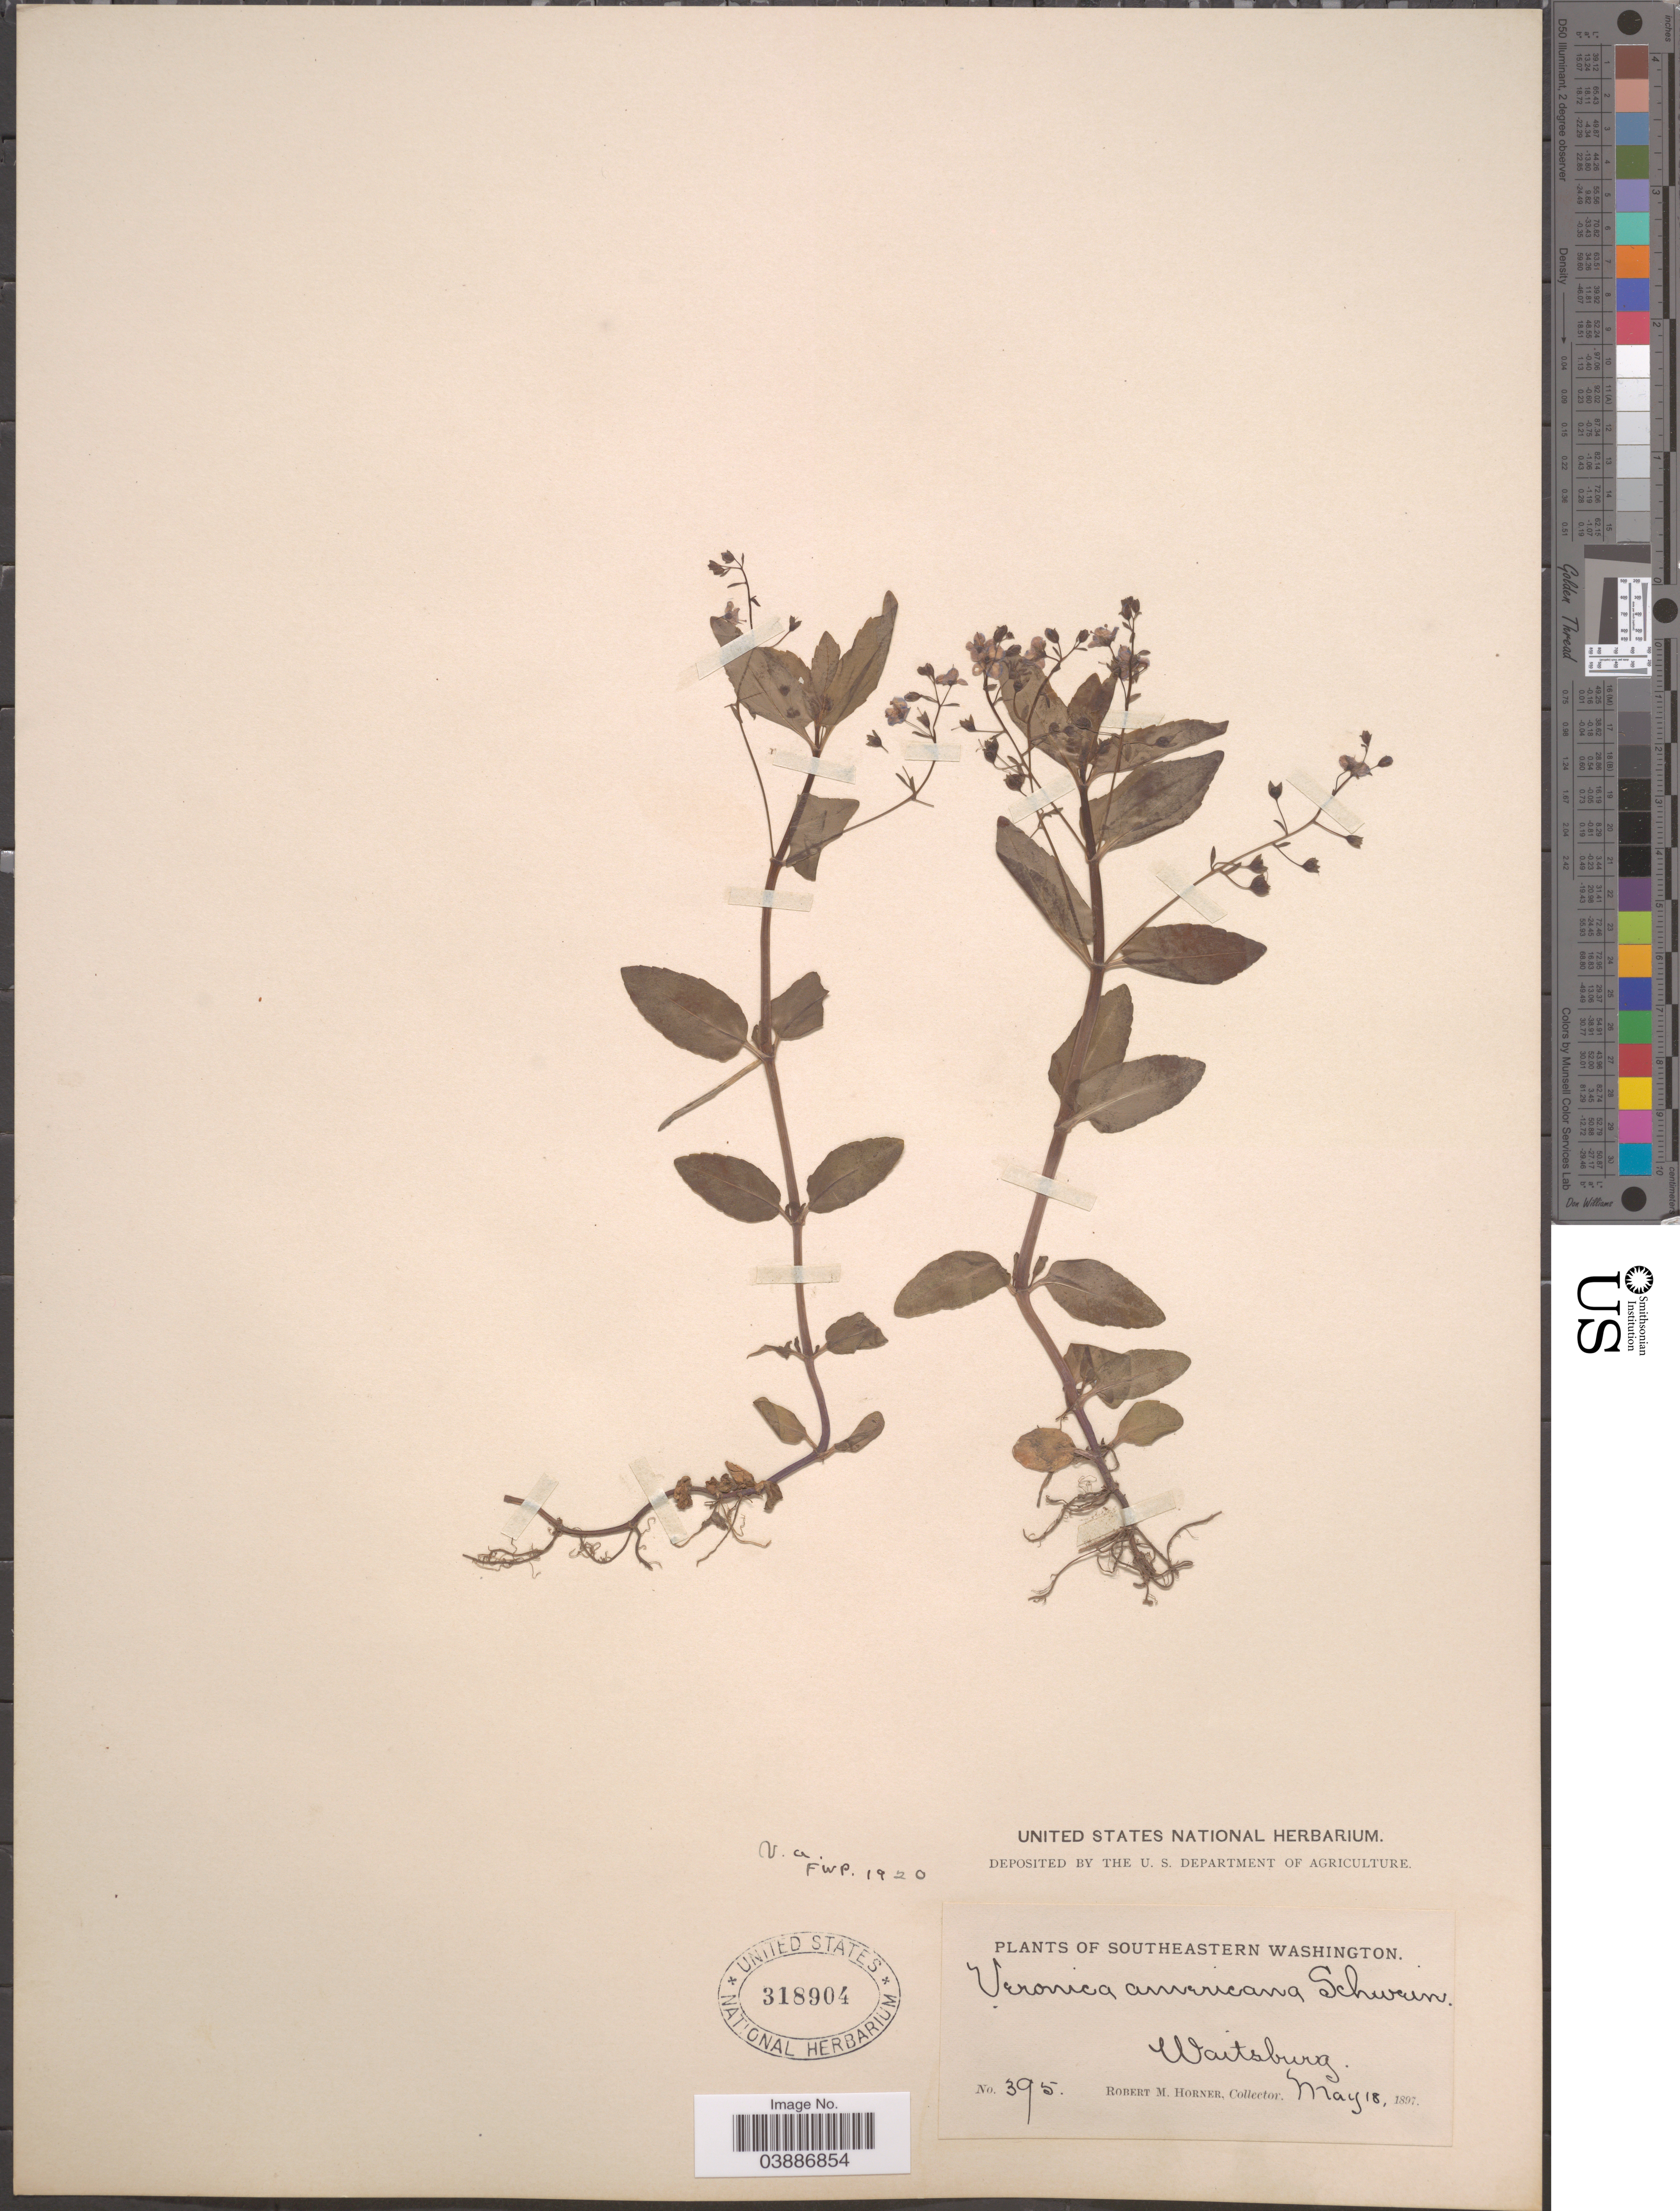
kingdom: Plantae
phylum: Tracheophyta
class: Magnoliopsida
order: Lamiales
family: Plantaginaceae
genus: Veronica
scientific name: Veronica americana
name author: Schwein. ex Benth.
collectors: R. Horner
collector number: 395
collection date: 1897-05-18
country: United States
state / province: Washington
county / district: Walla Walla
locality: Southeastern Washington. Waitsburg.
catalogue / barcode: US 318904